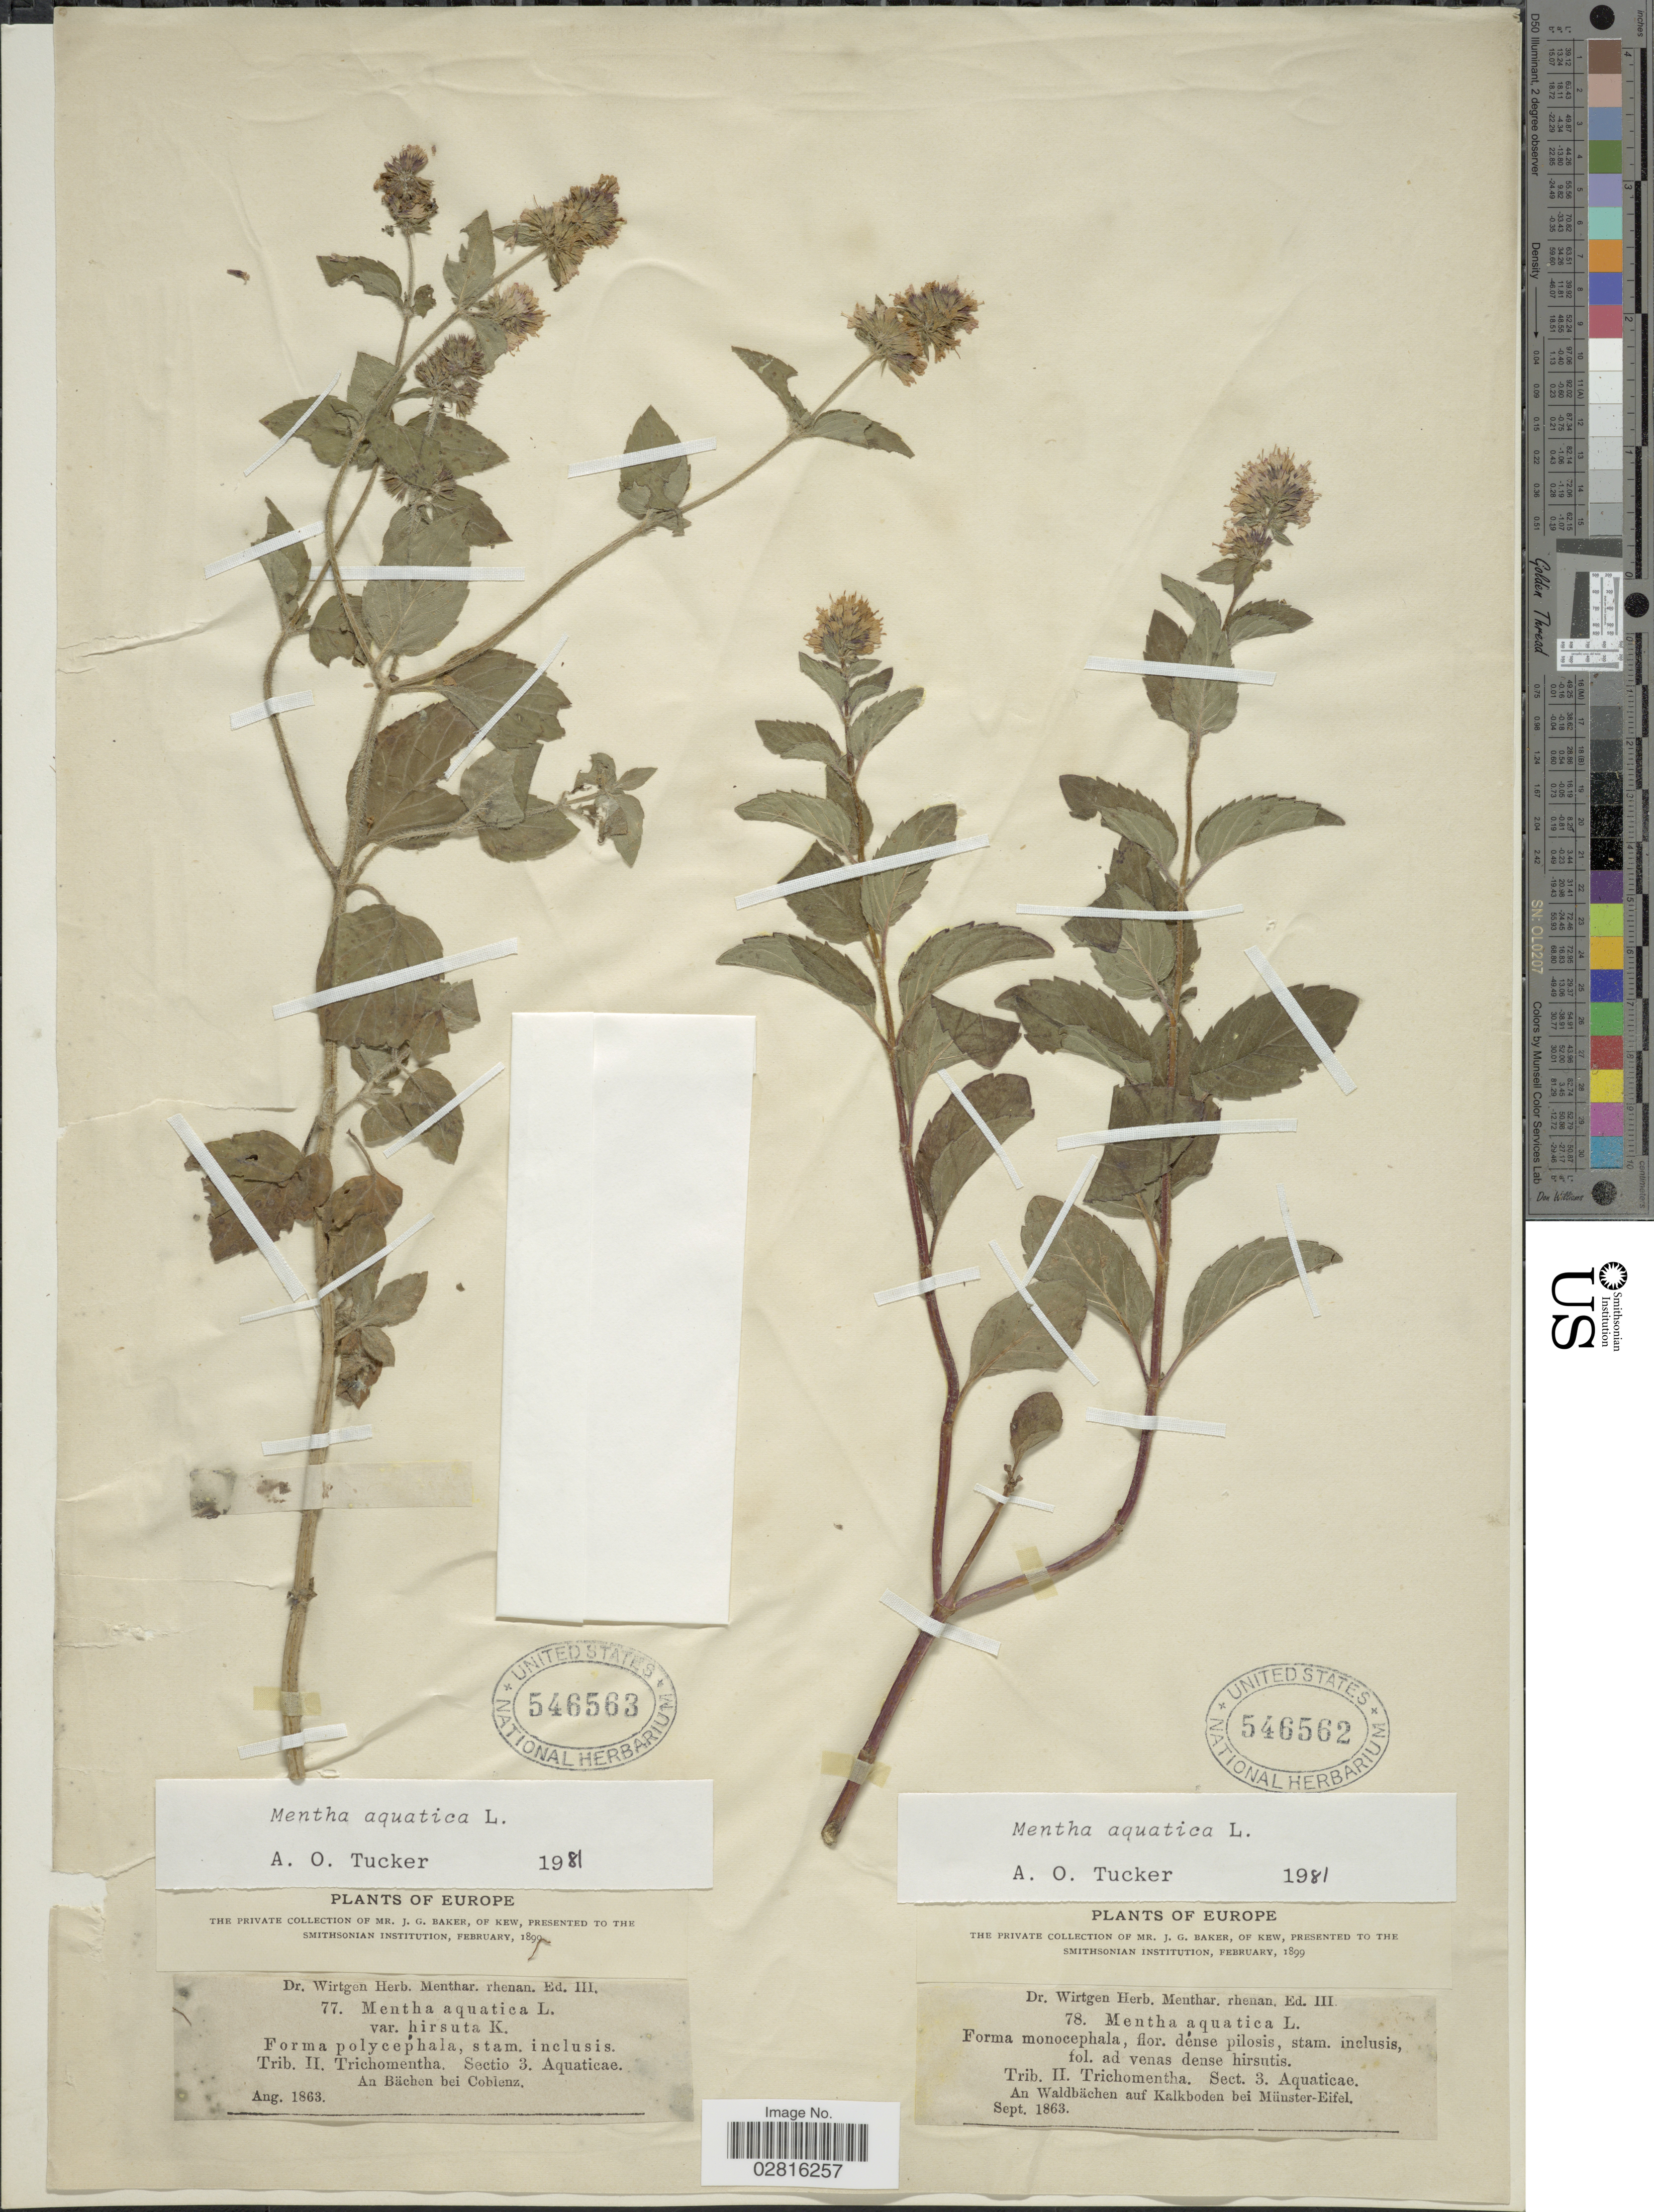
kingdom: Plantae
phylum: Tracheophyta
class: Magnoliopsida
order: Lamiales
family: Lamiaceae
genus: Mentha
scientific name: Mentha aquatica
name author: L.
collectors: Wirtgen, --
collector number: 77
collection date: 1863-08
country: Germany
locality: Europe. An Bächen bei Coblenz.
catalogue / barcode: US 546563-2